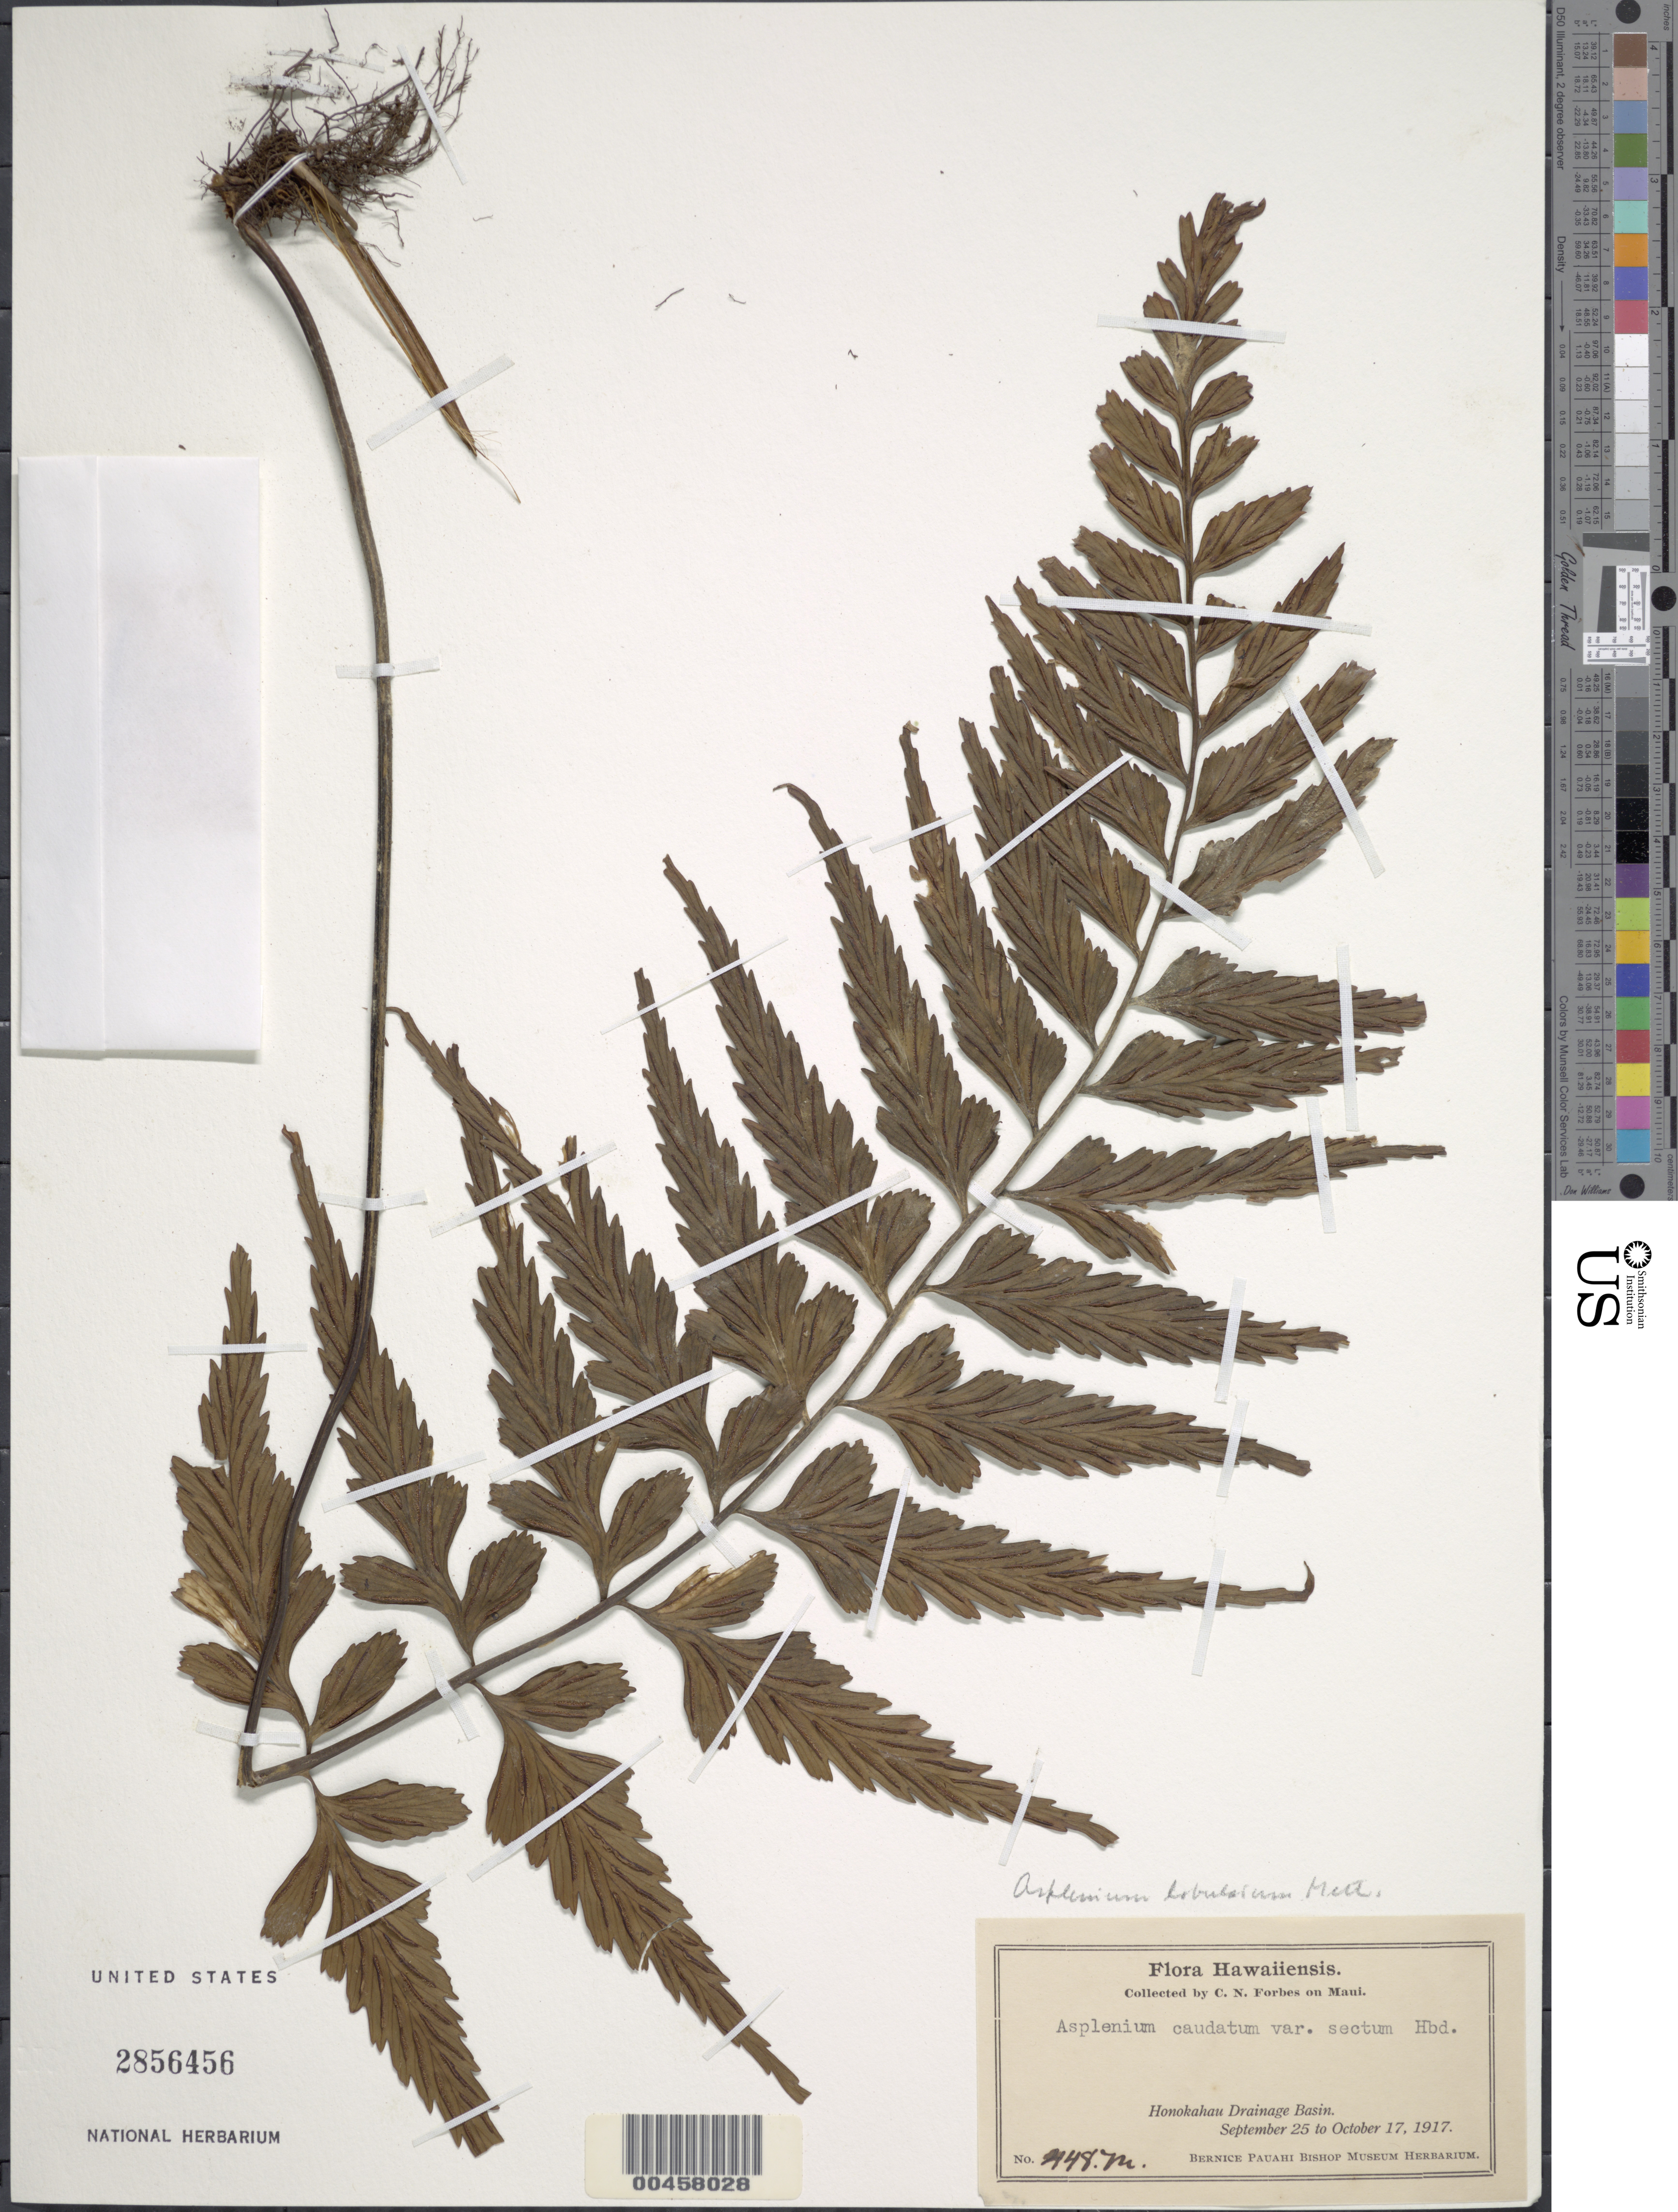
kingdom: Plantae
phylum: Tracheophyta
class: Polypodiopsida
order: Polypodiales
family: Aspleniaceae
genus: Asplenium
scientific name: Asplenium lobulatum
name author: Mett.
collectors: C. N. Forbes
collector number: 448.M.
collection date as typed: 25 Sep 1917 to 17 Oct 1917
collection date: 1917-09-25/1917-10-17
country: United States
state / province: Hawaii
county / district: Maui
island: Maui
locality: Honokahau Drainage Basin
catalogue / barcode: US 2856456